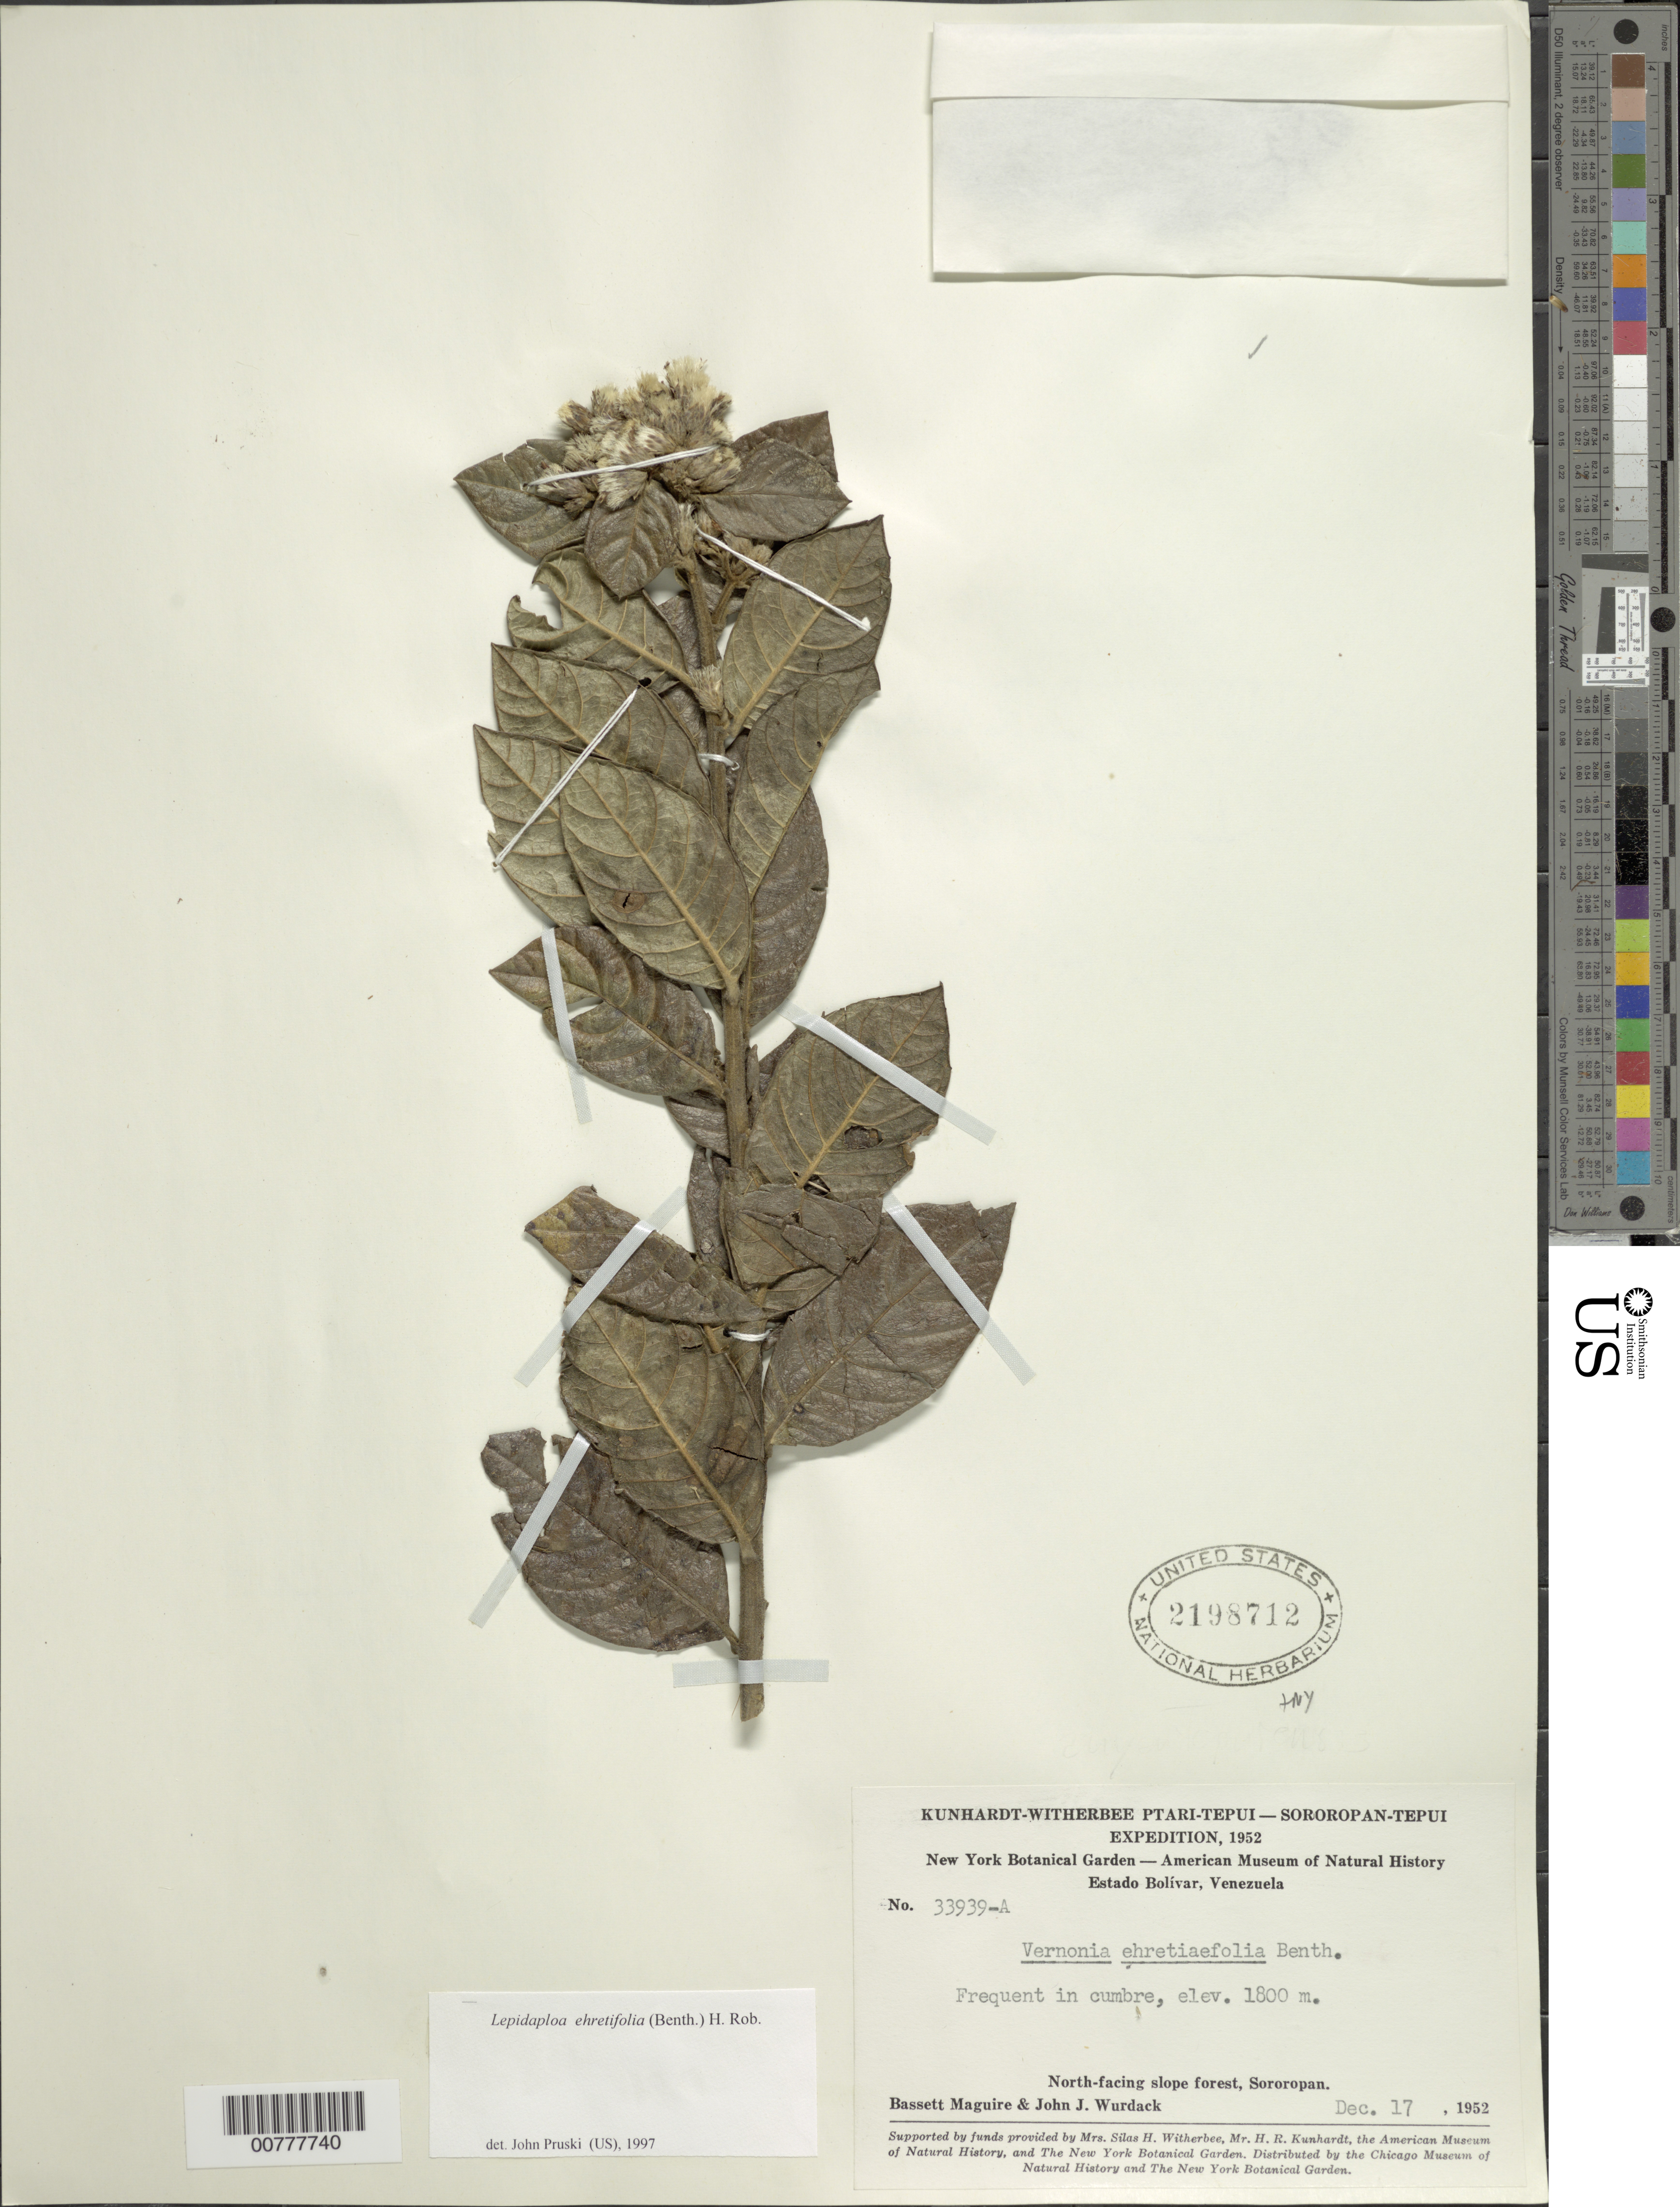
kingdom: Plantae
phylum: Tracheophyta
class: Magnoliopsida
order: Asterales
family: Asteraceae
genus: Lepidaploa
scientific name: Lepidaploa ehretiifolia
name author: (Benth.) H. Rob.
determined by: Pruski, J. F.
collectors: B. Maguire & J. J. Wurdack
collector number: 33939 a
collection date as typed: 17-Dec-52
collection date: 1952-12-17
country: Venezuela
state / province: Bolívar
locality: Sororopán-tepuí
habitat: North facing slope forest; cumbre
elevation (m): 1800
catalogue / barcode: US 2198712